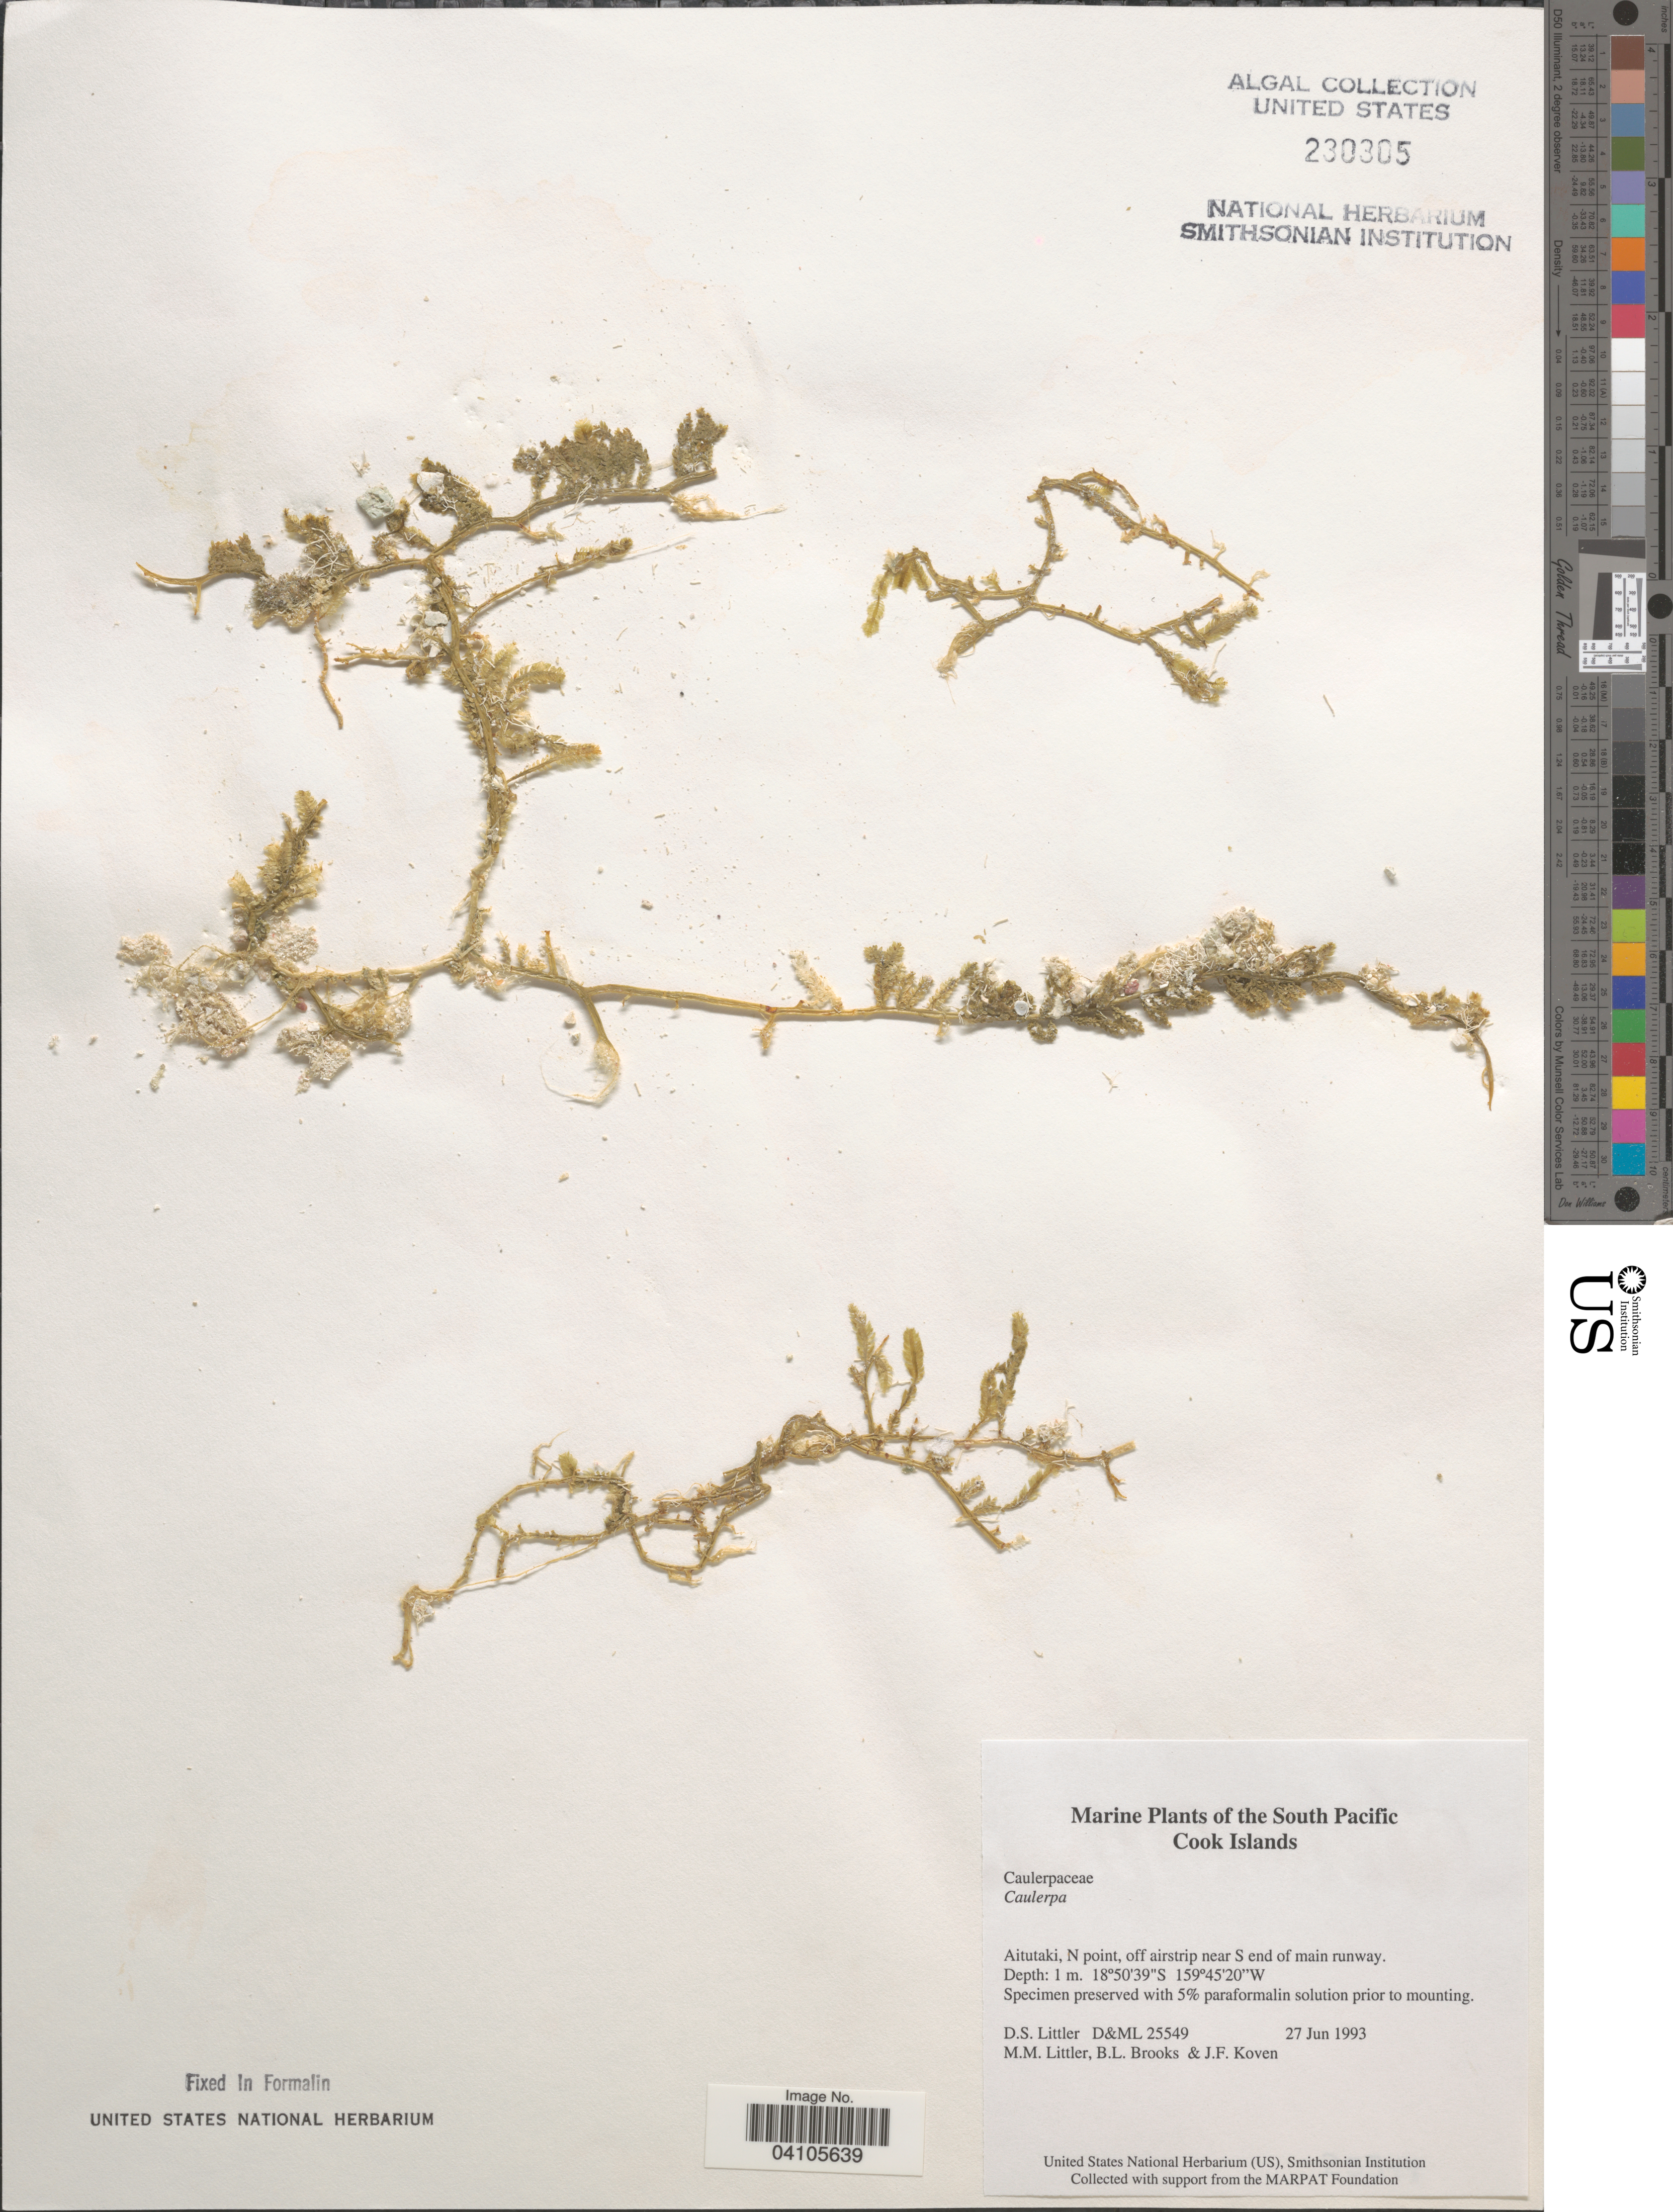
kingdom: Plantae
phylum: Chlorophyta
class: Ulvophyceae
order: Bryopsidales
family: Caulerpaceae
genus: Caulerpa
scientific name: Caulerpa sp.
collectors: D. S. Littler, B. Brooks & J. Koven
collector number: D&ML 25549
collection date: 1993-06-27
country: Cook Islands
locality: The South Pacific. Aitutaki, N point, off airstrip near S end of main runway.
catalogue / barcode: US 230305